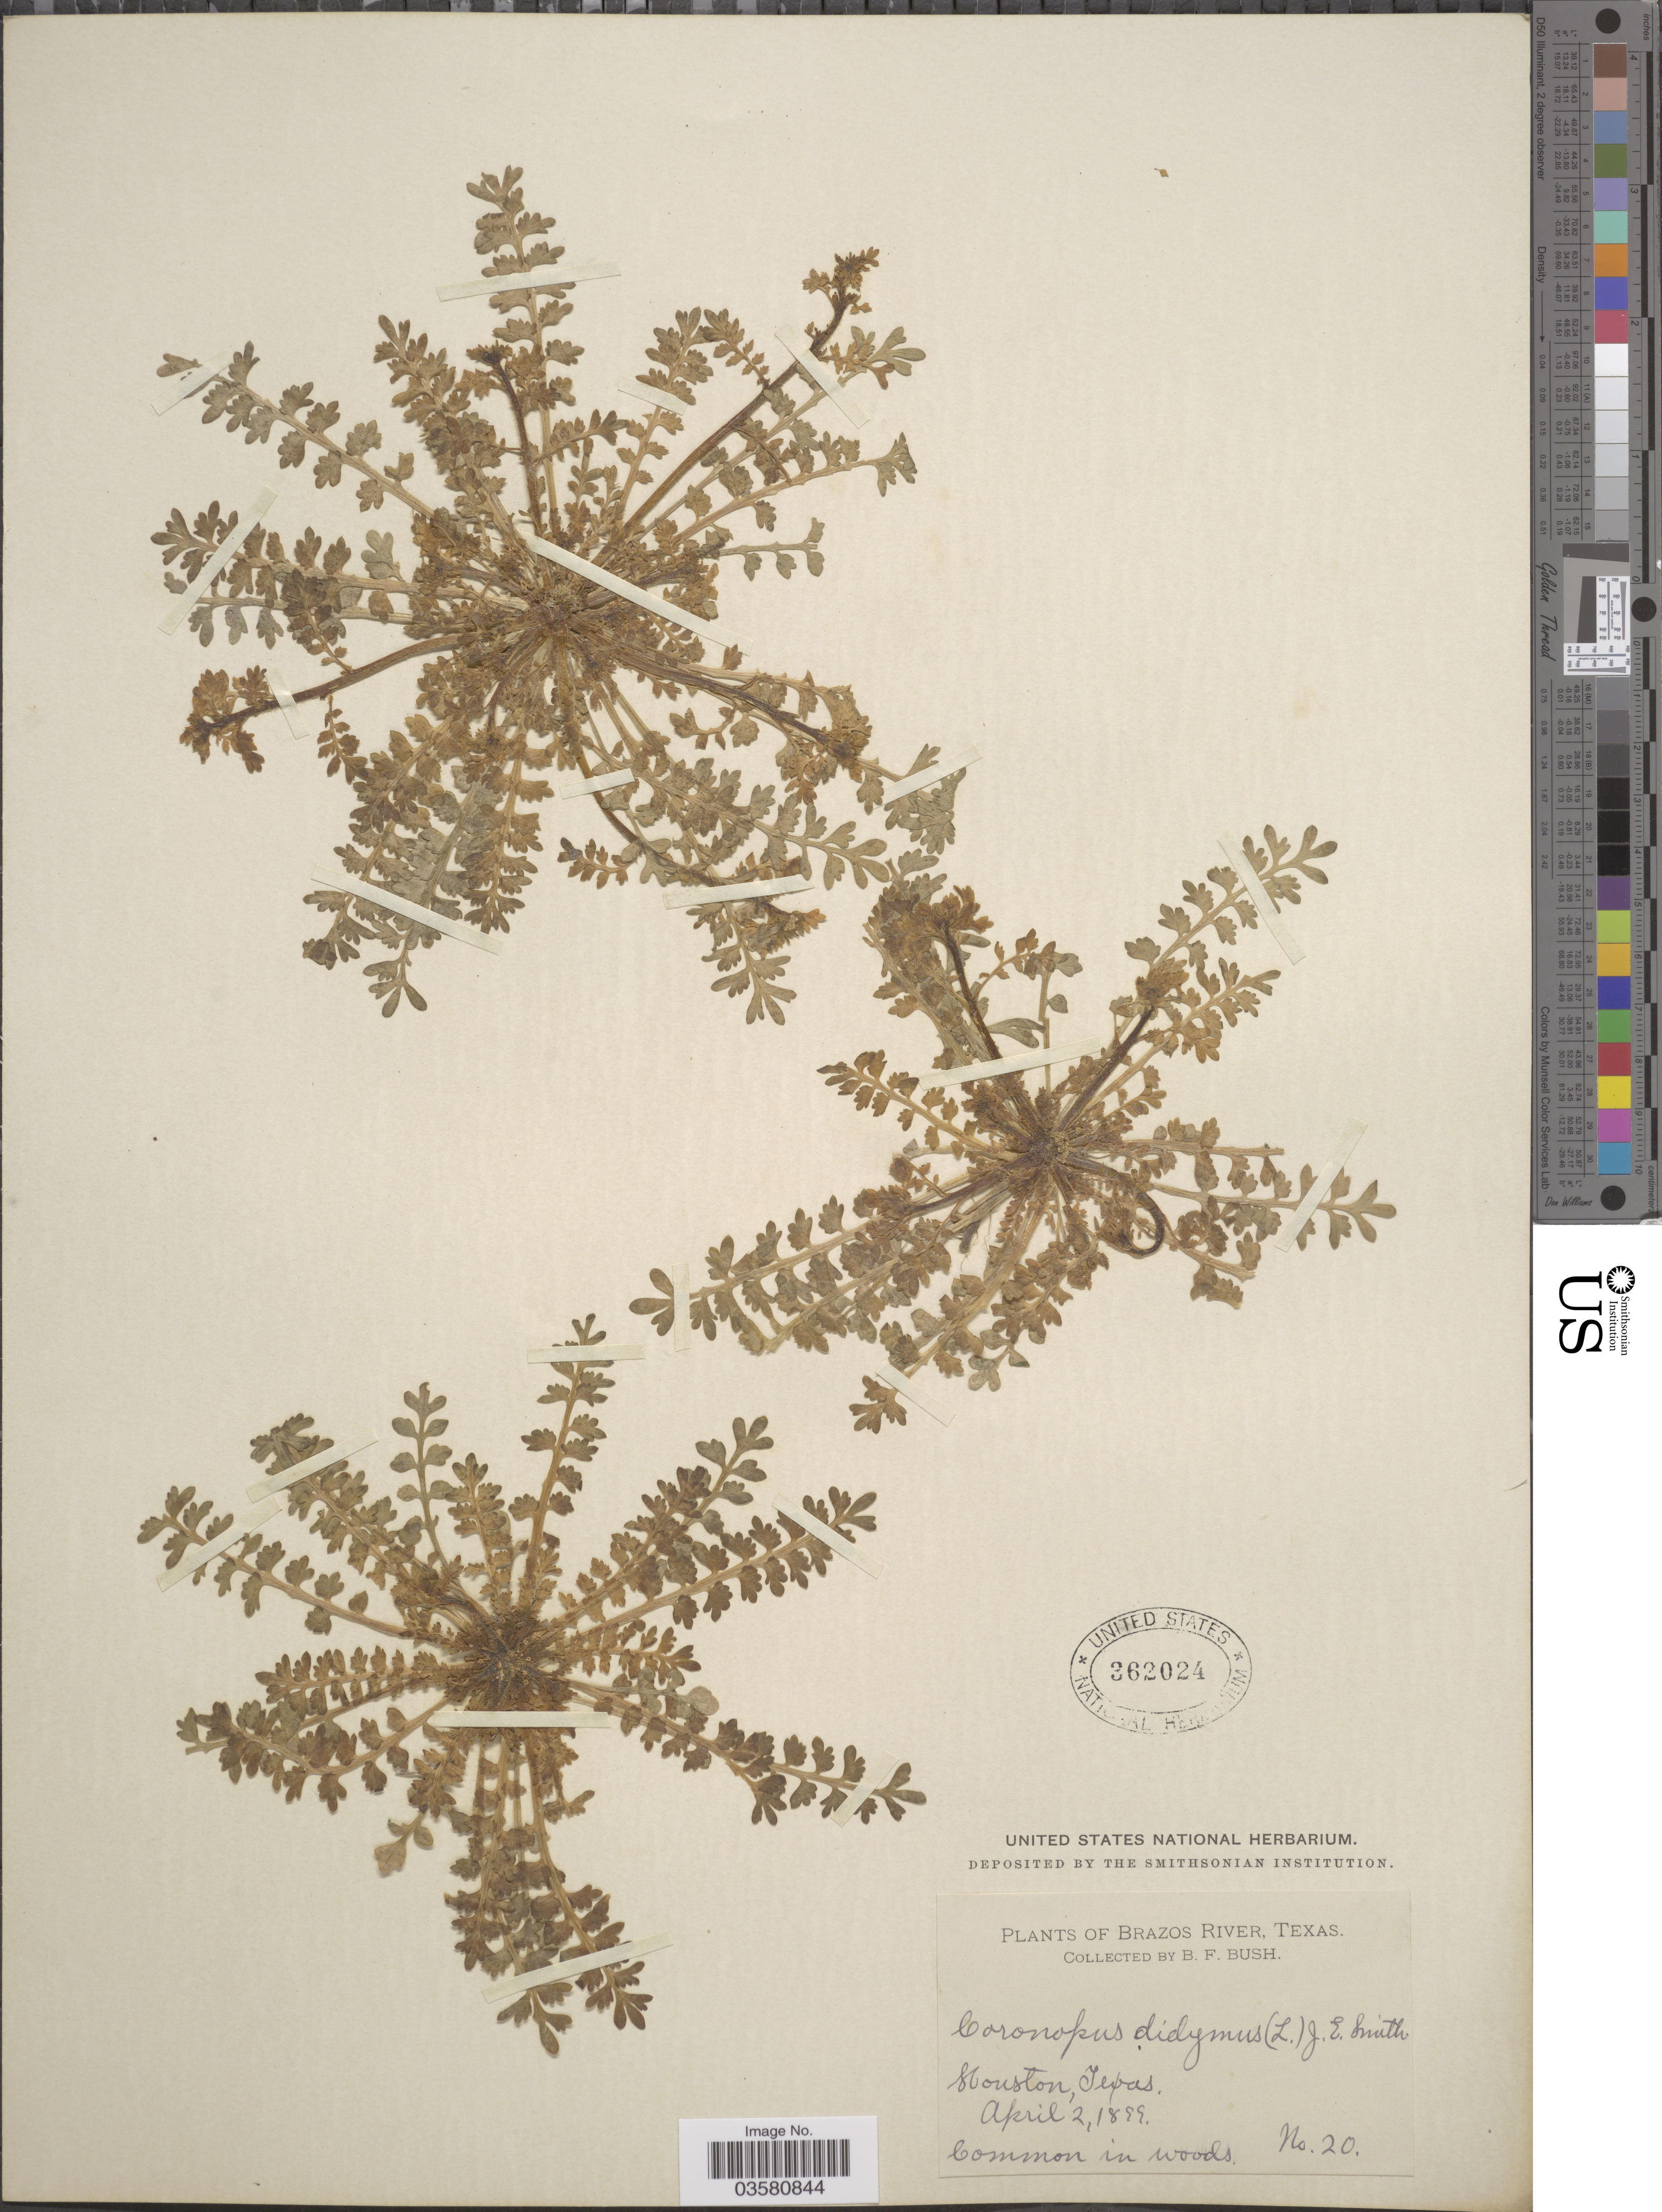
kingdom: Plantae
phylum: Tracheophyta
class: Magnoliopsida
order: Brassicales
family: Brassicaceae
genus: Lepidium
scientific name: Lepidium didymum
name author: L.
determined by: Strong, M. T., (US), Smithsonian Institution - National Museum of Natural History (UNITED STATES)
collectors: B. F. Bush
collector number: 20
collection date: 1899-04-02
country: United States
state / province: Texas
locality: Brazos River. Houston.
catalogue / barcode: US 362024